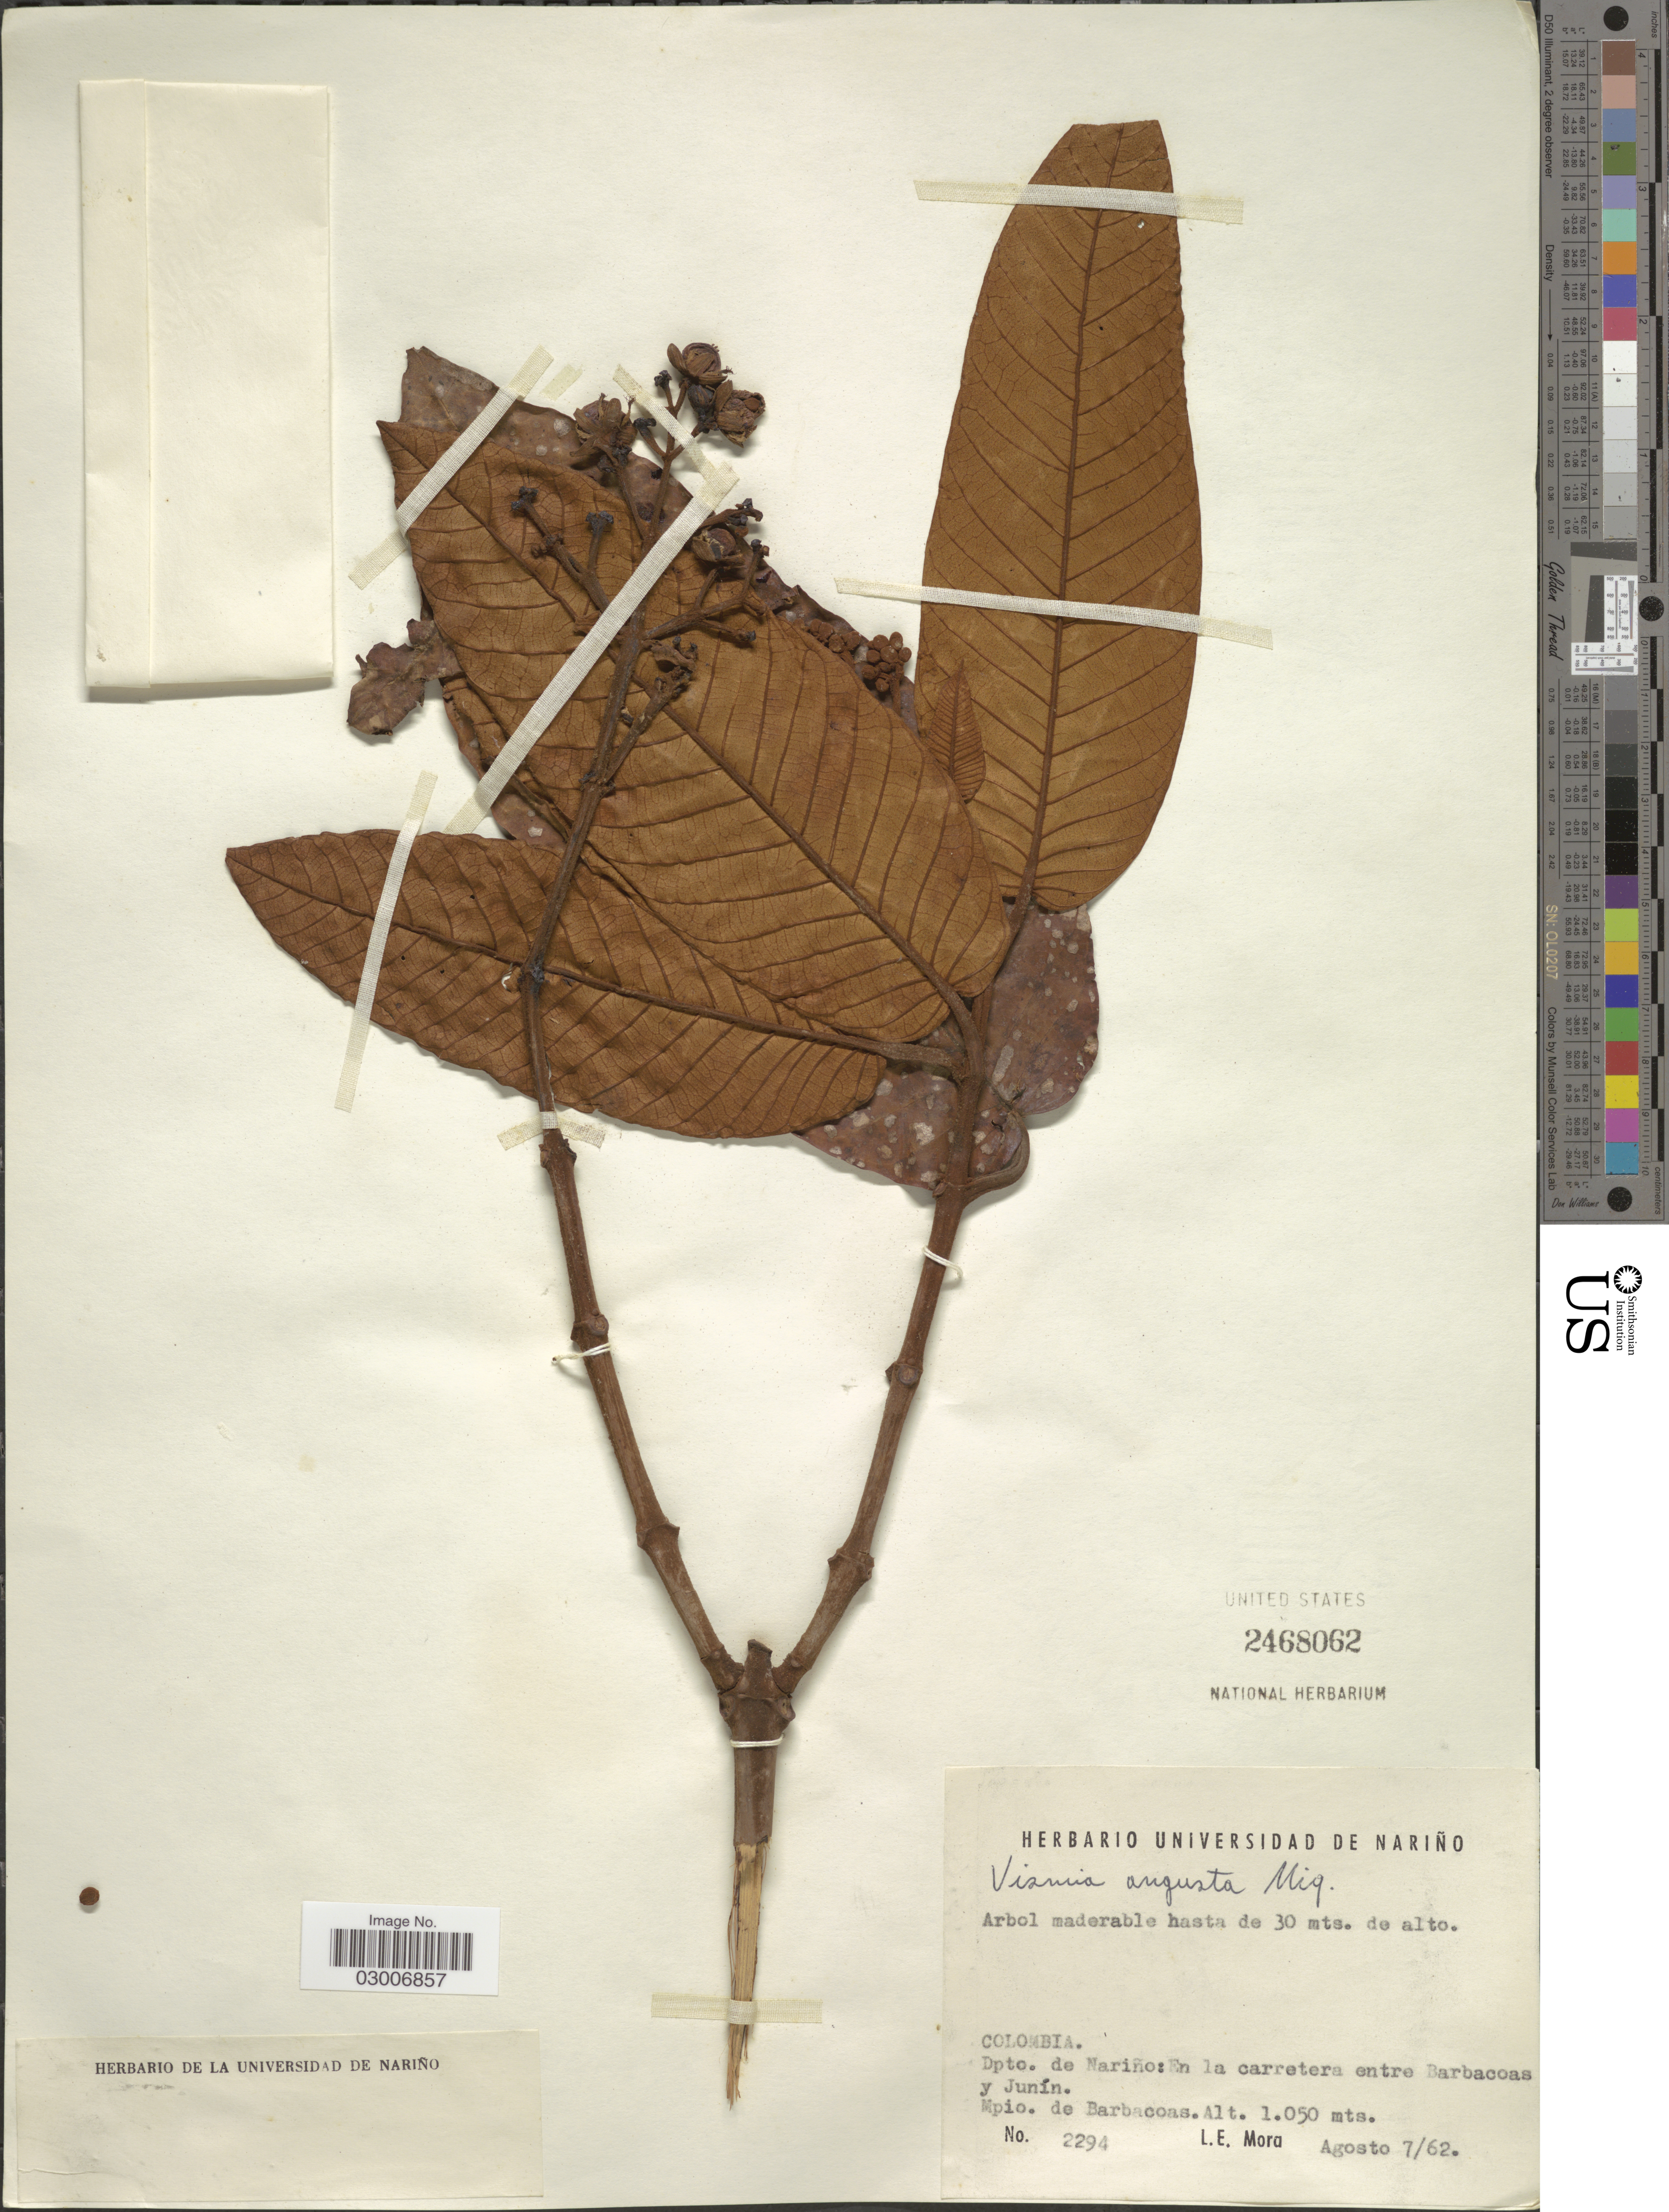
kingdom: Plantae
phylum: Tracheophyta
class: Magnoliopsida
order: Malpighiales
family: Hypericaceae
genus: Vismia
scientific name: Vismia macrophylla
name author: Kunth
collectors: L. Mora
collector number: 2294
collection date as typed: Transcribed d/m/y: 7/8/62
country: Colombia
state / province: Nariño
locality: Dpto. de Nariño: En la carretera entre Barbacoas y Junín. Mpio. de Barbacoas.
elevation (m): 1050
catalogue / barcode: US 2468062